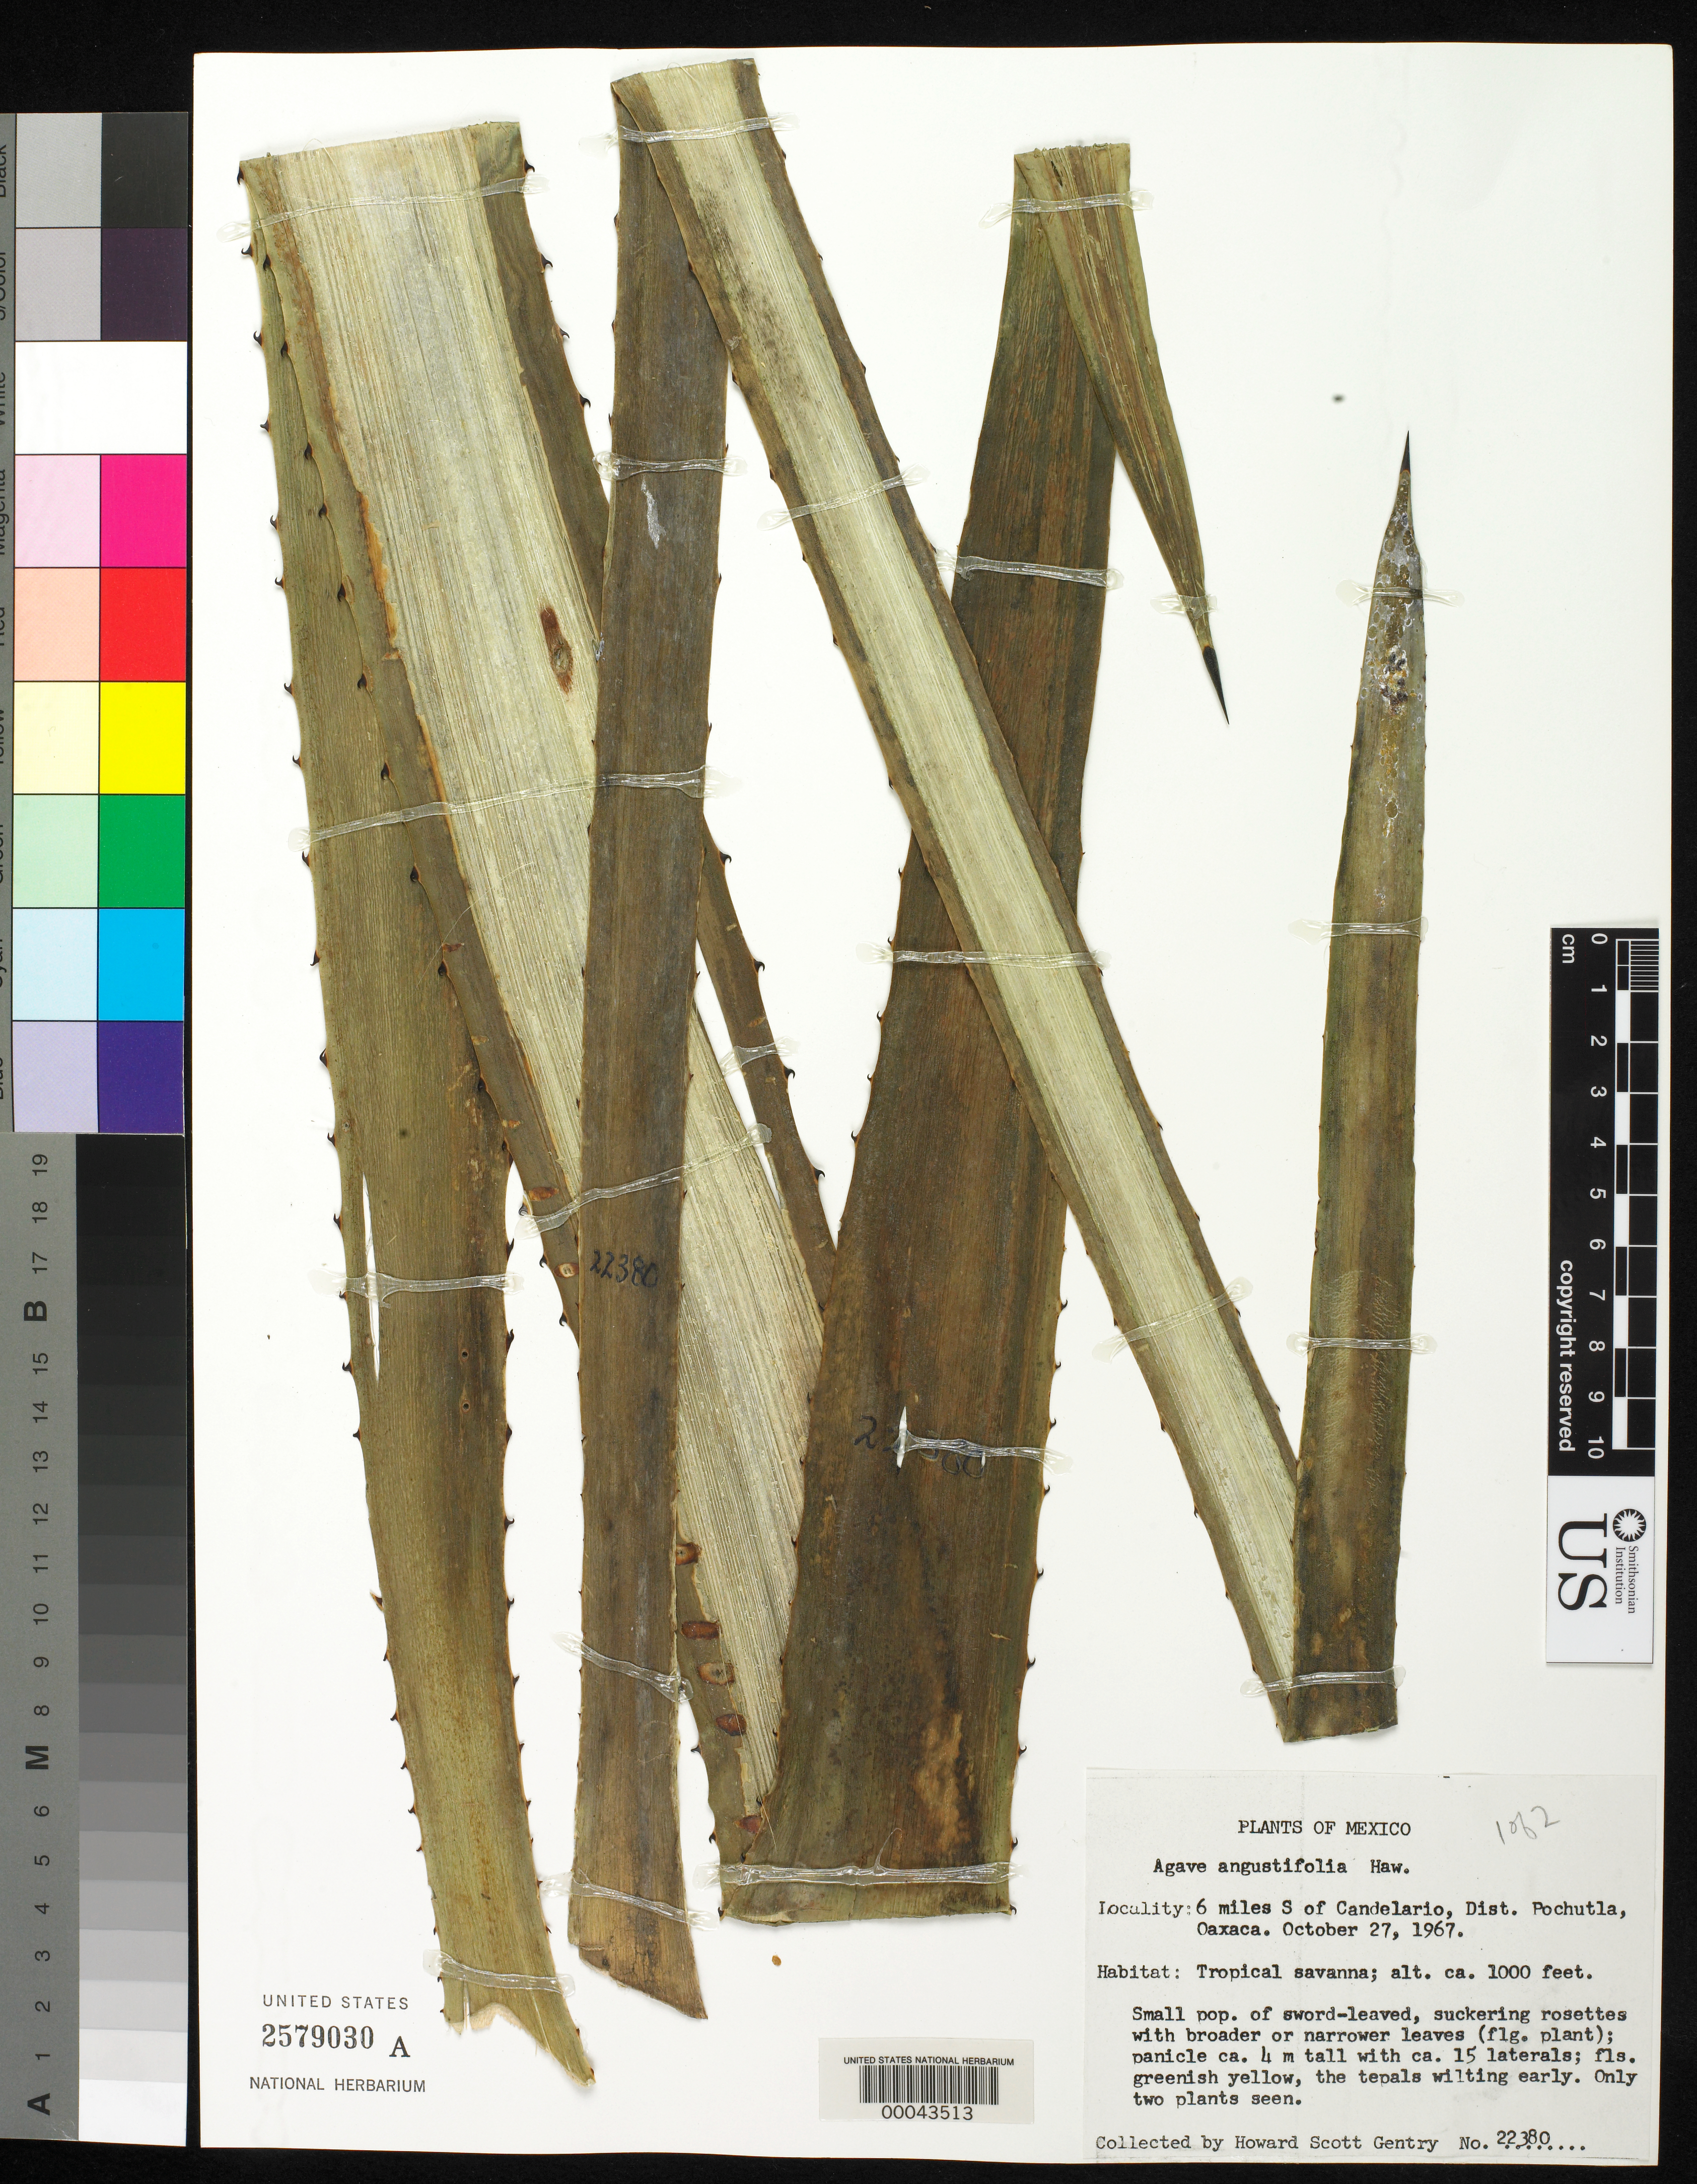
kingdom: Plantae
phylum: Tracheophyta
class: Liliopsida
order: Asparagales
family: Asparagaceae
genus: Agave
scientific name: Agave angustifolia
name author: Haw.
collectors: H. S. Gentry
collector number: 22380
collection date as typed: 27 Oct 1967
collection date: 1967-10-27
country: Mexico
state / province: Oaxaca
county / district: San Pedro Pochutla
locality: Pochutla mun (?), 6 mi S of candelario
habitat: Tropical savanna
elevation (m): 305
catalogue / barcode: US 2579030A